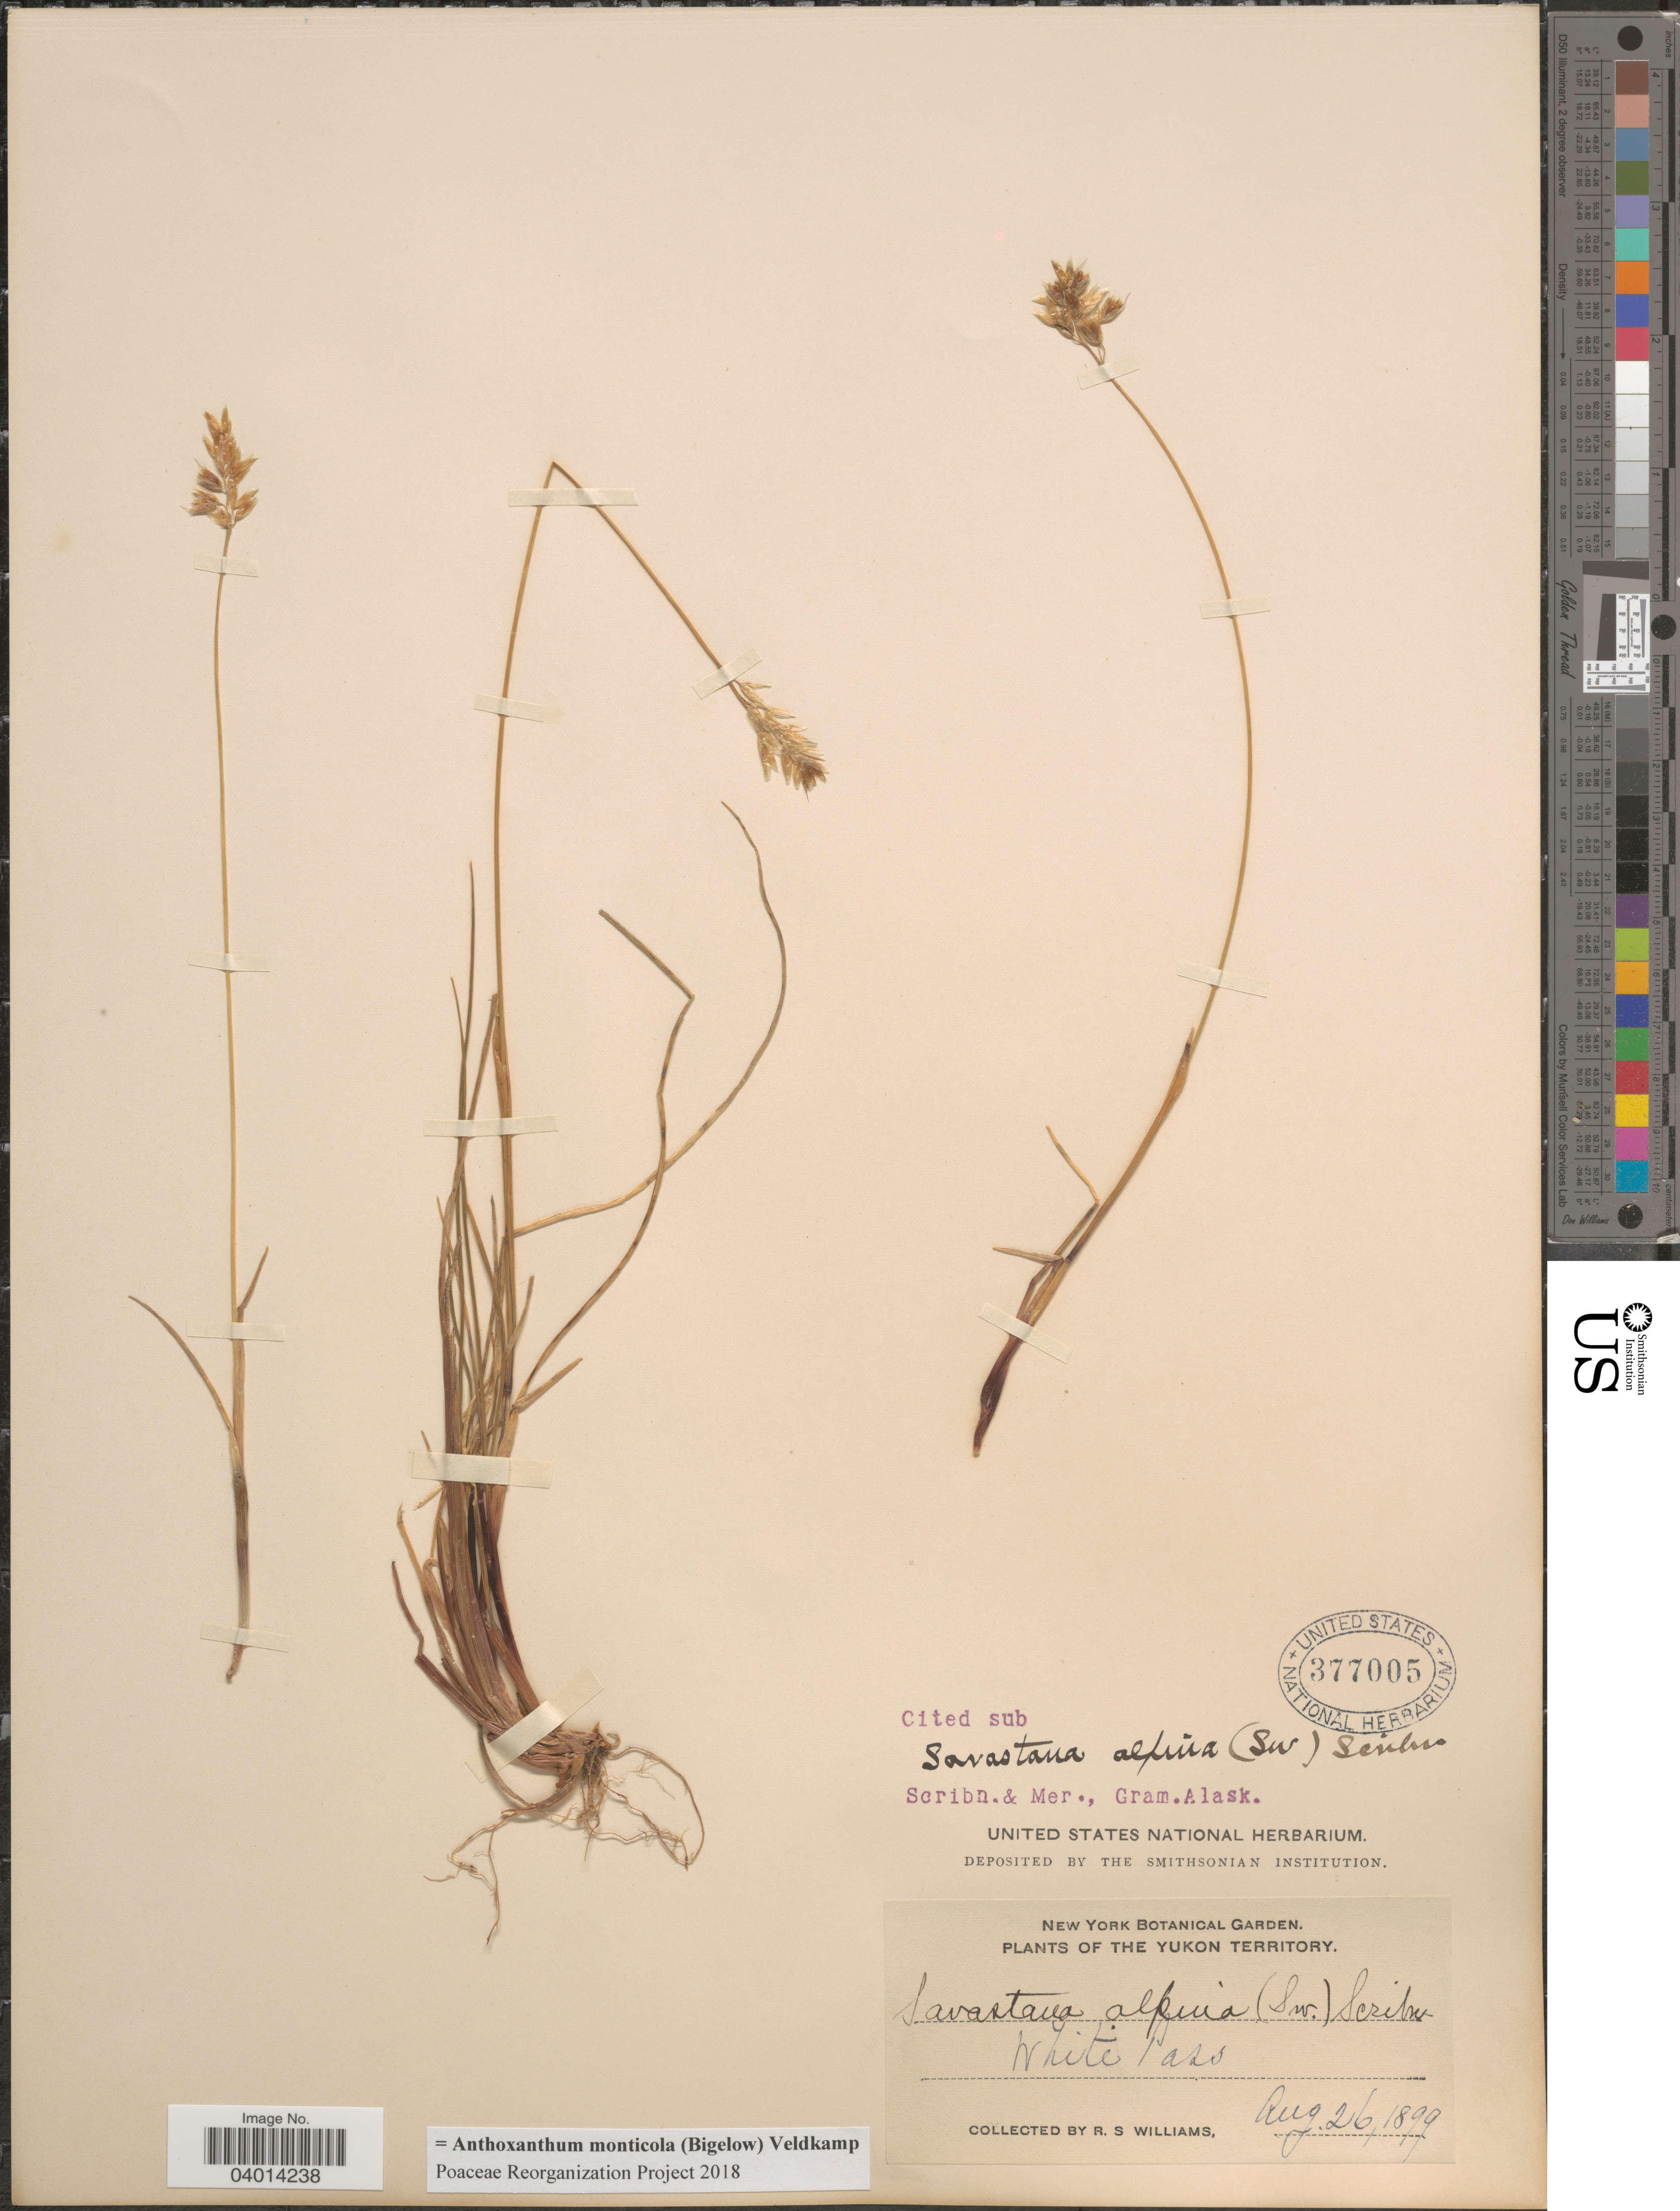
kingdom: Plantae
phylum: Tracheophyta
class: Liliopsida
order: Poales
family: Poaceae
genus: Anthoxanthum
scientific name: Anthoxanthum monticola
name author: (Bigelow) Veldkamp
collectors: R. S. Williams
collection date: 1899-08-26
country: Canada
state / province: Yukon Territory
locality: White Pass.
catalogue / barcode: US 377005